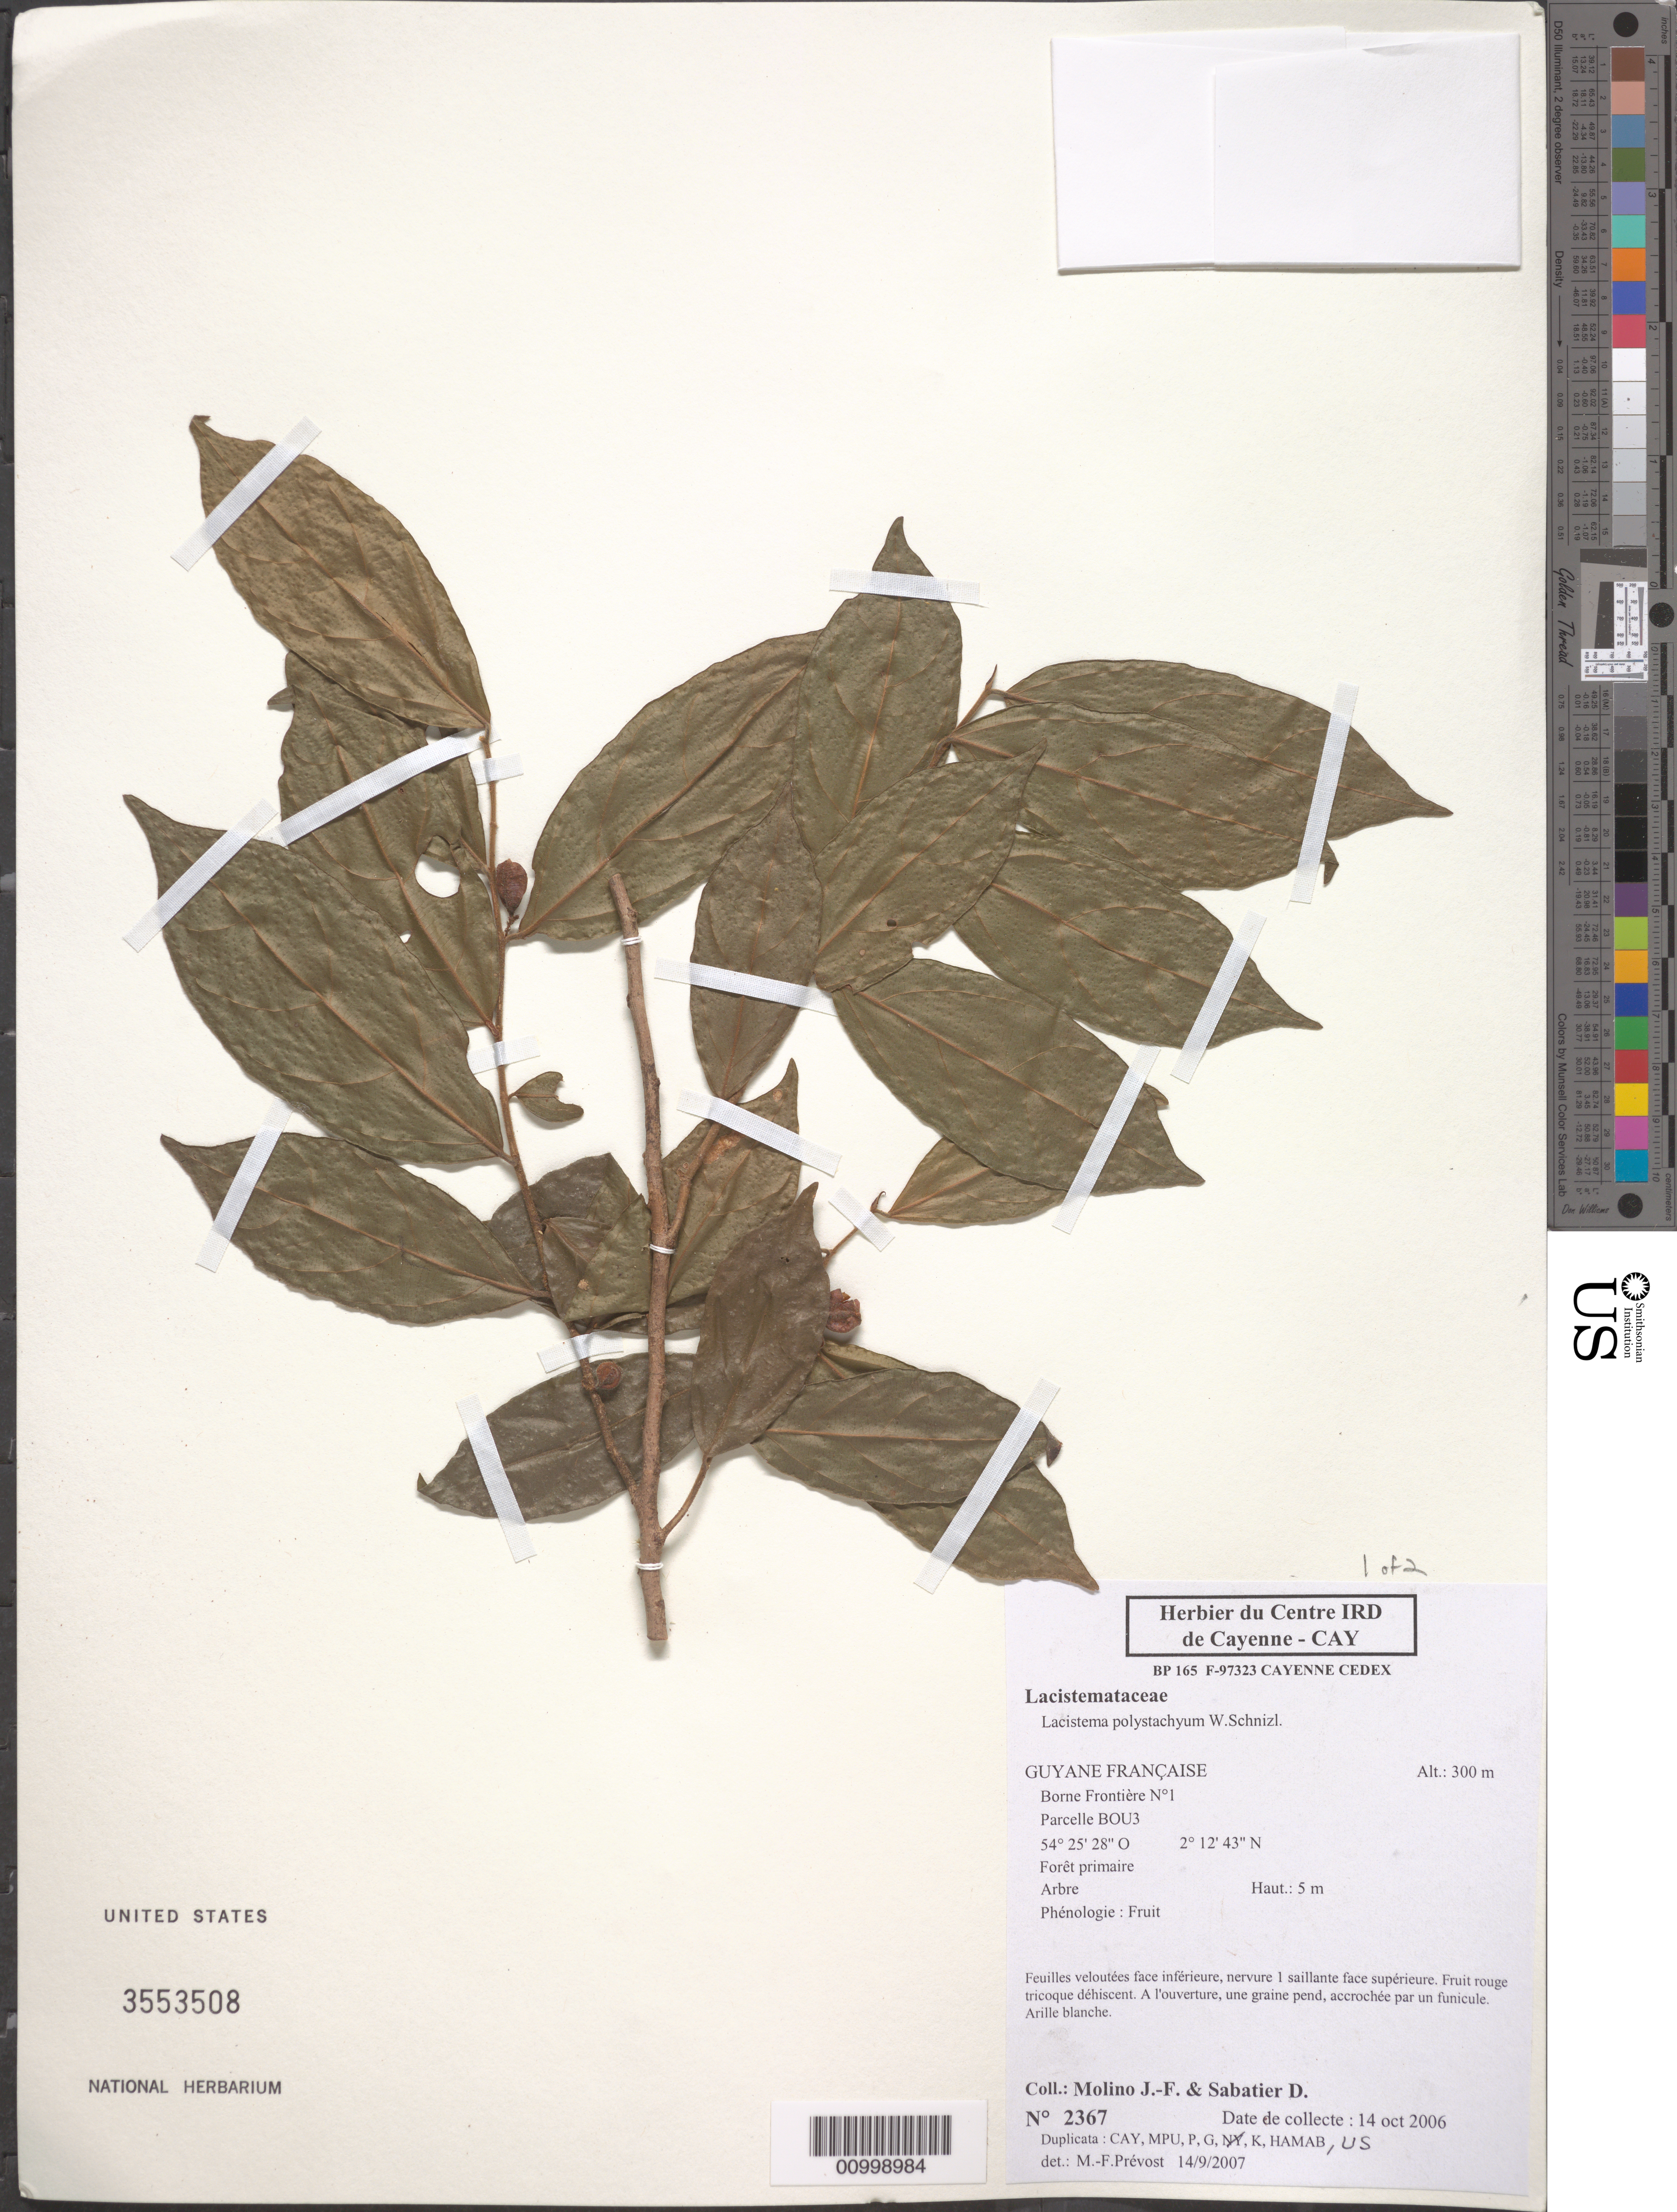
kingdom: Plantae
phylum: Tracheophyta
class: Magnoliopsida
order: Malpighiales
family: Lacistemataceae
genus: Lacistema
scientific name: Lacistema polystachyum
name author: Schnizl.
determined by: Prévost, M.-F.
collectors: J. Molino & D. Sabatier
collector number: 2367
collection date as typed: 14-Oct-06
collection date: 2006-10-14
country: French Guiana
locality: Borne Frontiere Nº1, Parcelle BOU3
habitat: Foret primaire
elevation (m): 300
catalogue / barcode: US 3553508